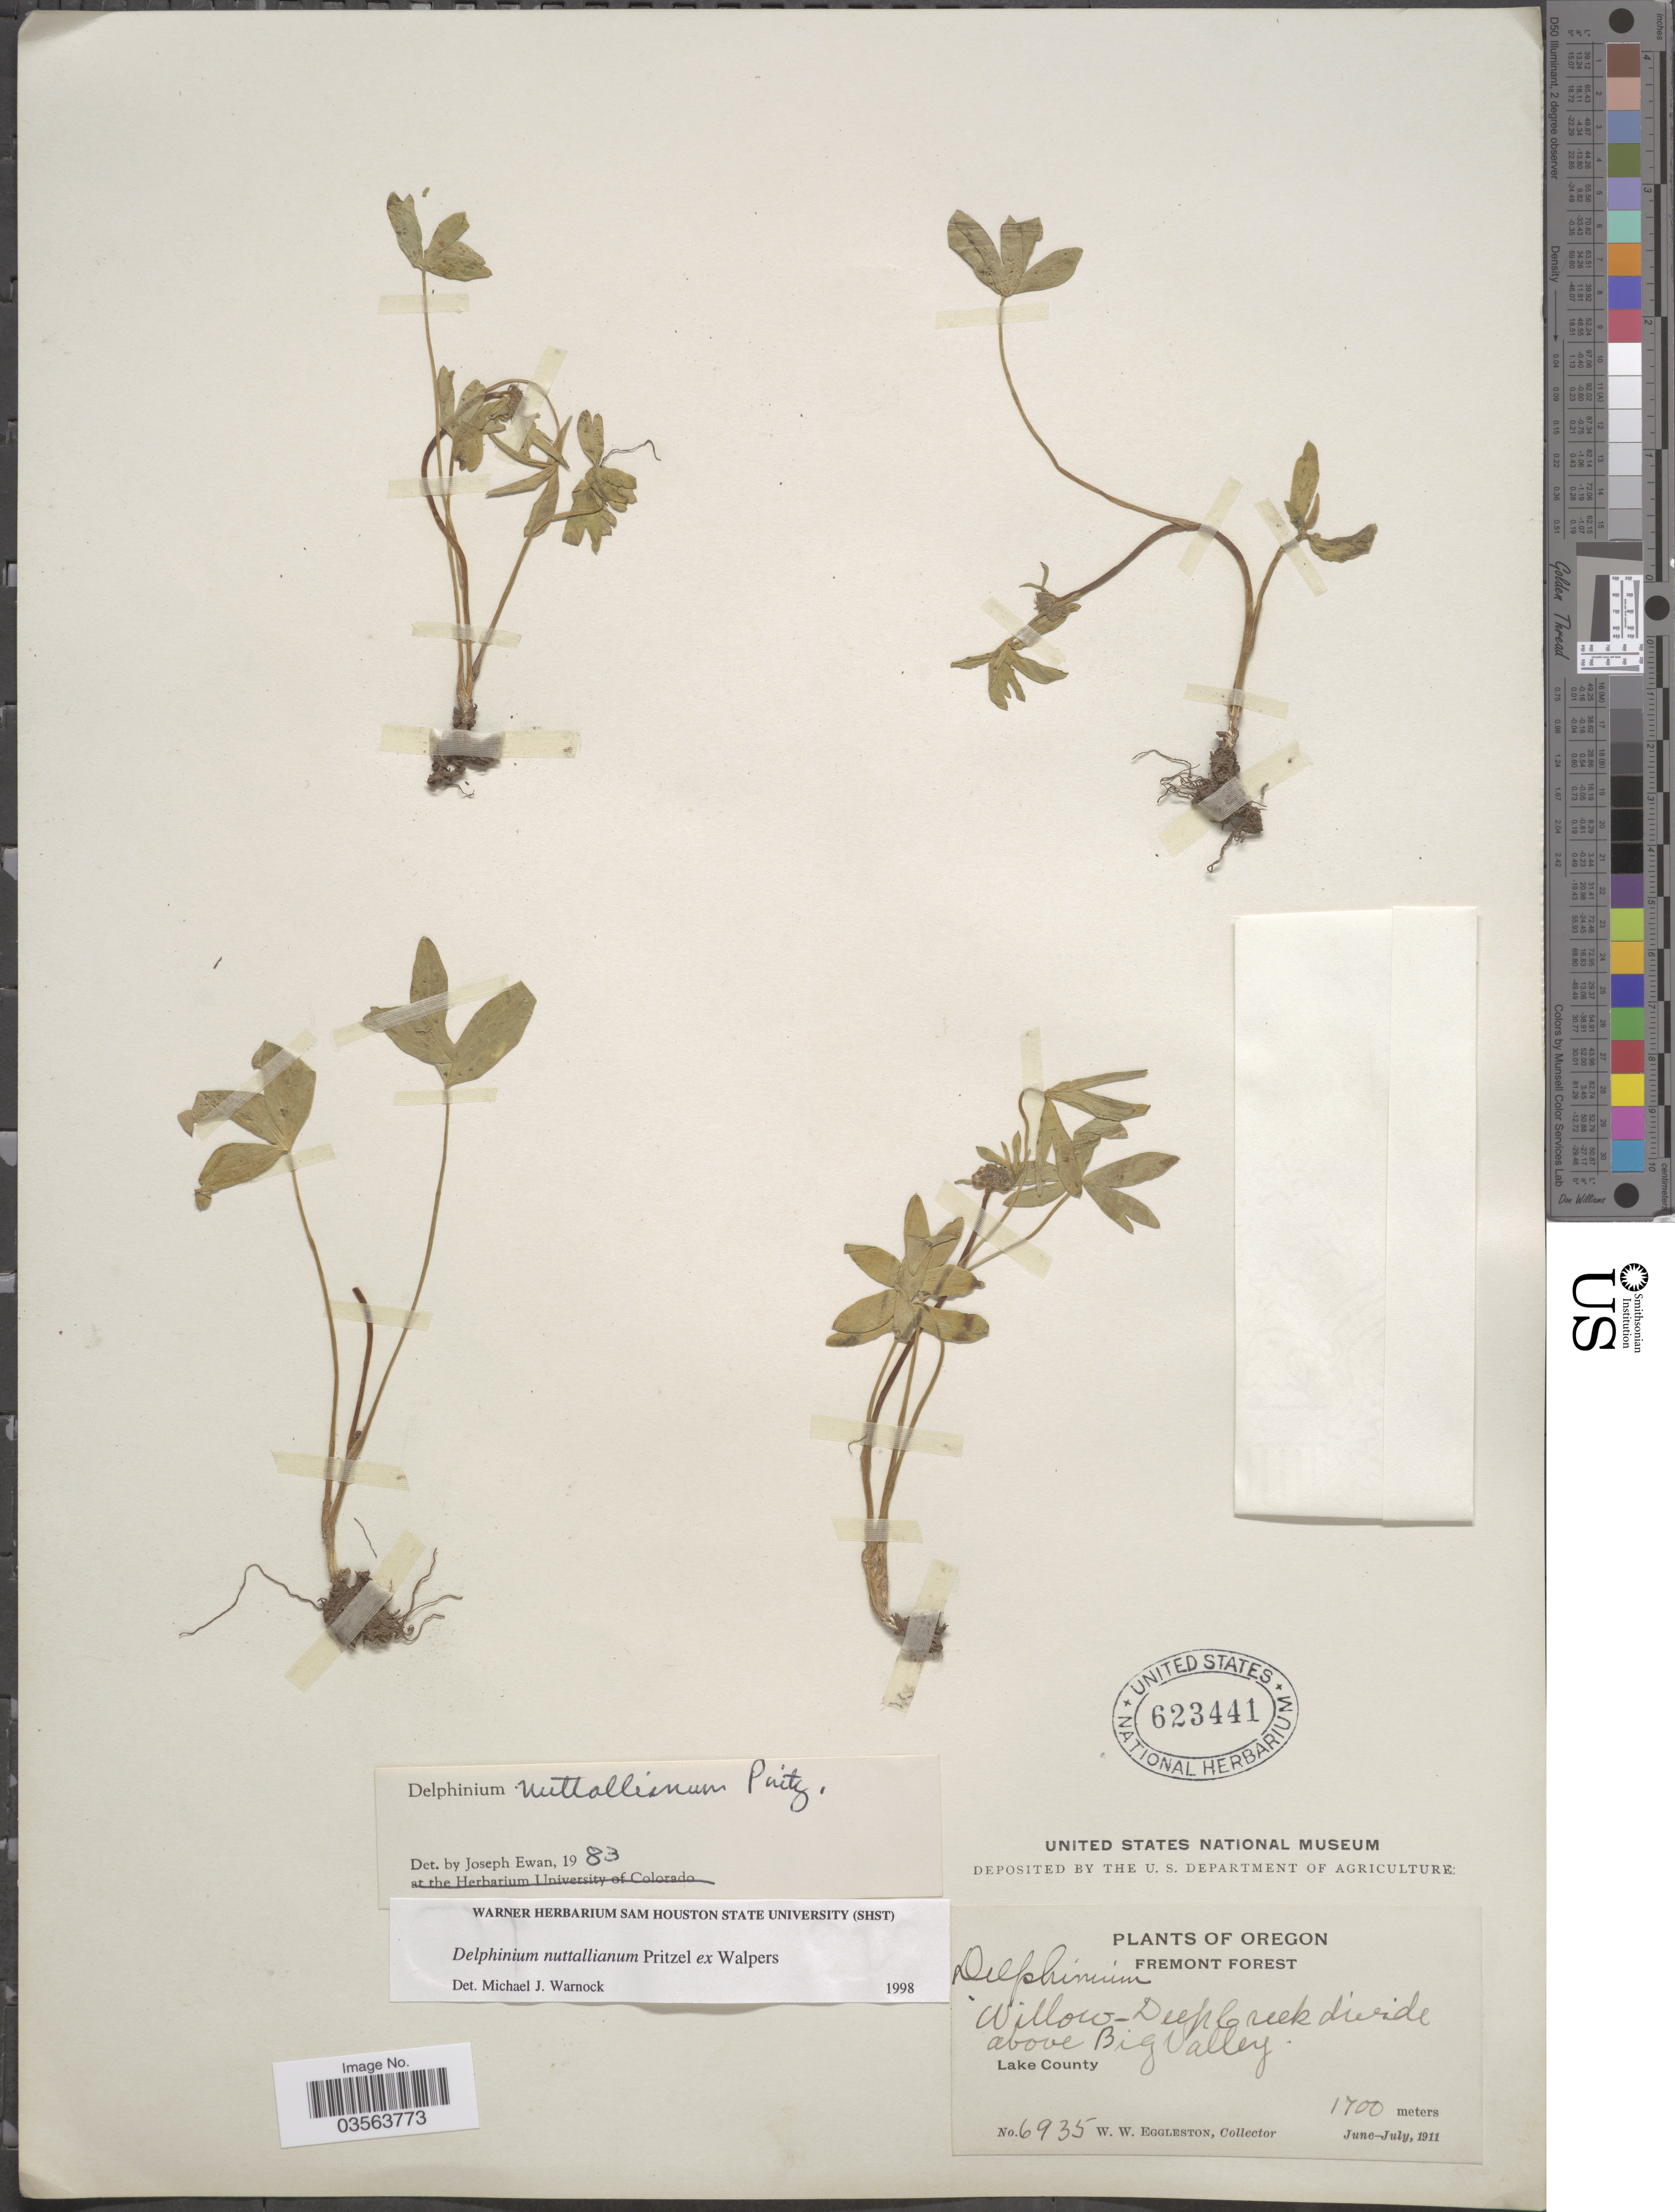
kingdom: Plantae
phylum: Tracheophyta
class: Magnoliopsida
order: Ranunculales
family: Ranunculaceae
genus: Delphinium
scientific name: Delphinium nuttallianum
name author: E. Pritz. ex Walpers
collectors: W. W. Eggleston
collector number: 6935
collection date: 1911-06/1911-07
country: United States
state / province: Oregon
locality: Fremont Forest. Willow-Deep Creek divide above Big Valley. Lake County.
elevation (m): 1700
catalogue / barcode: US 623441